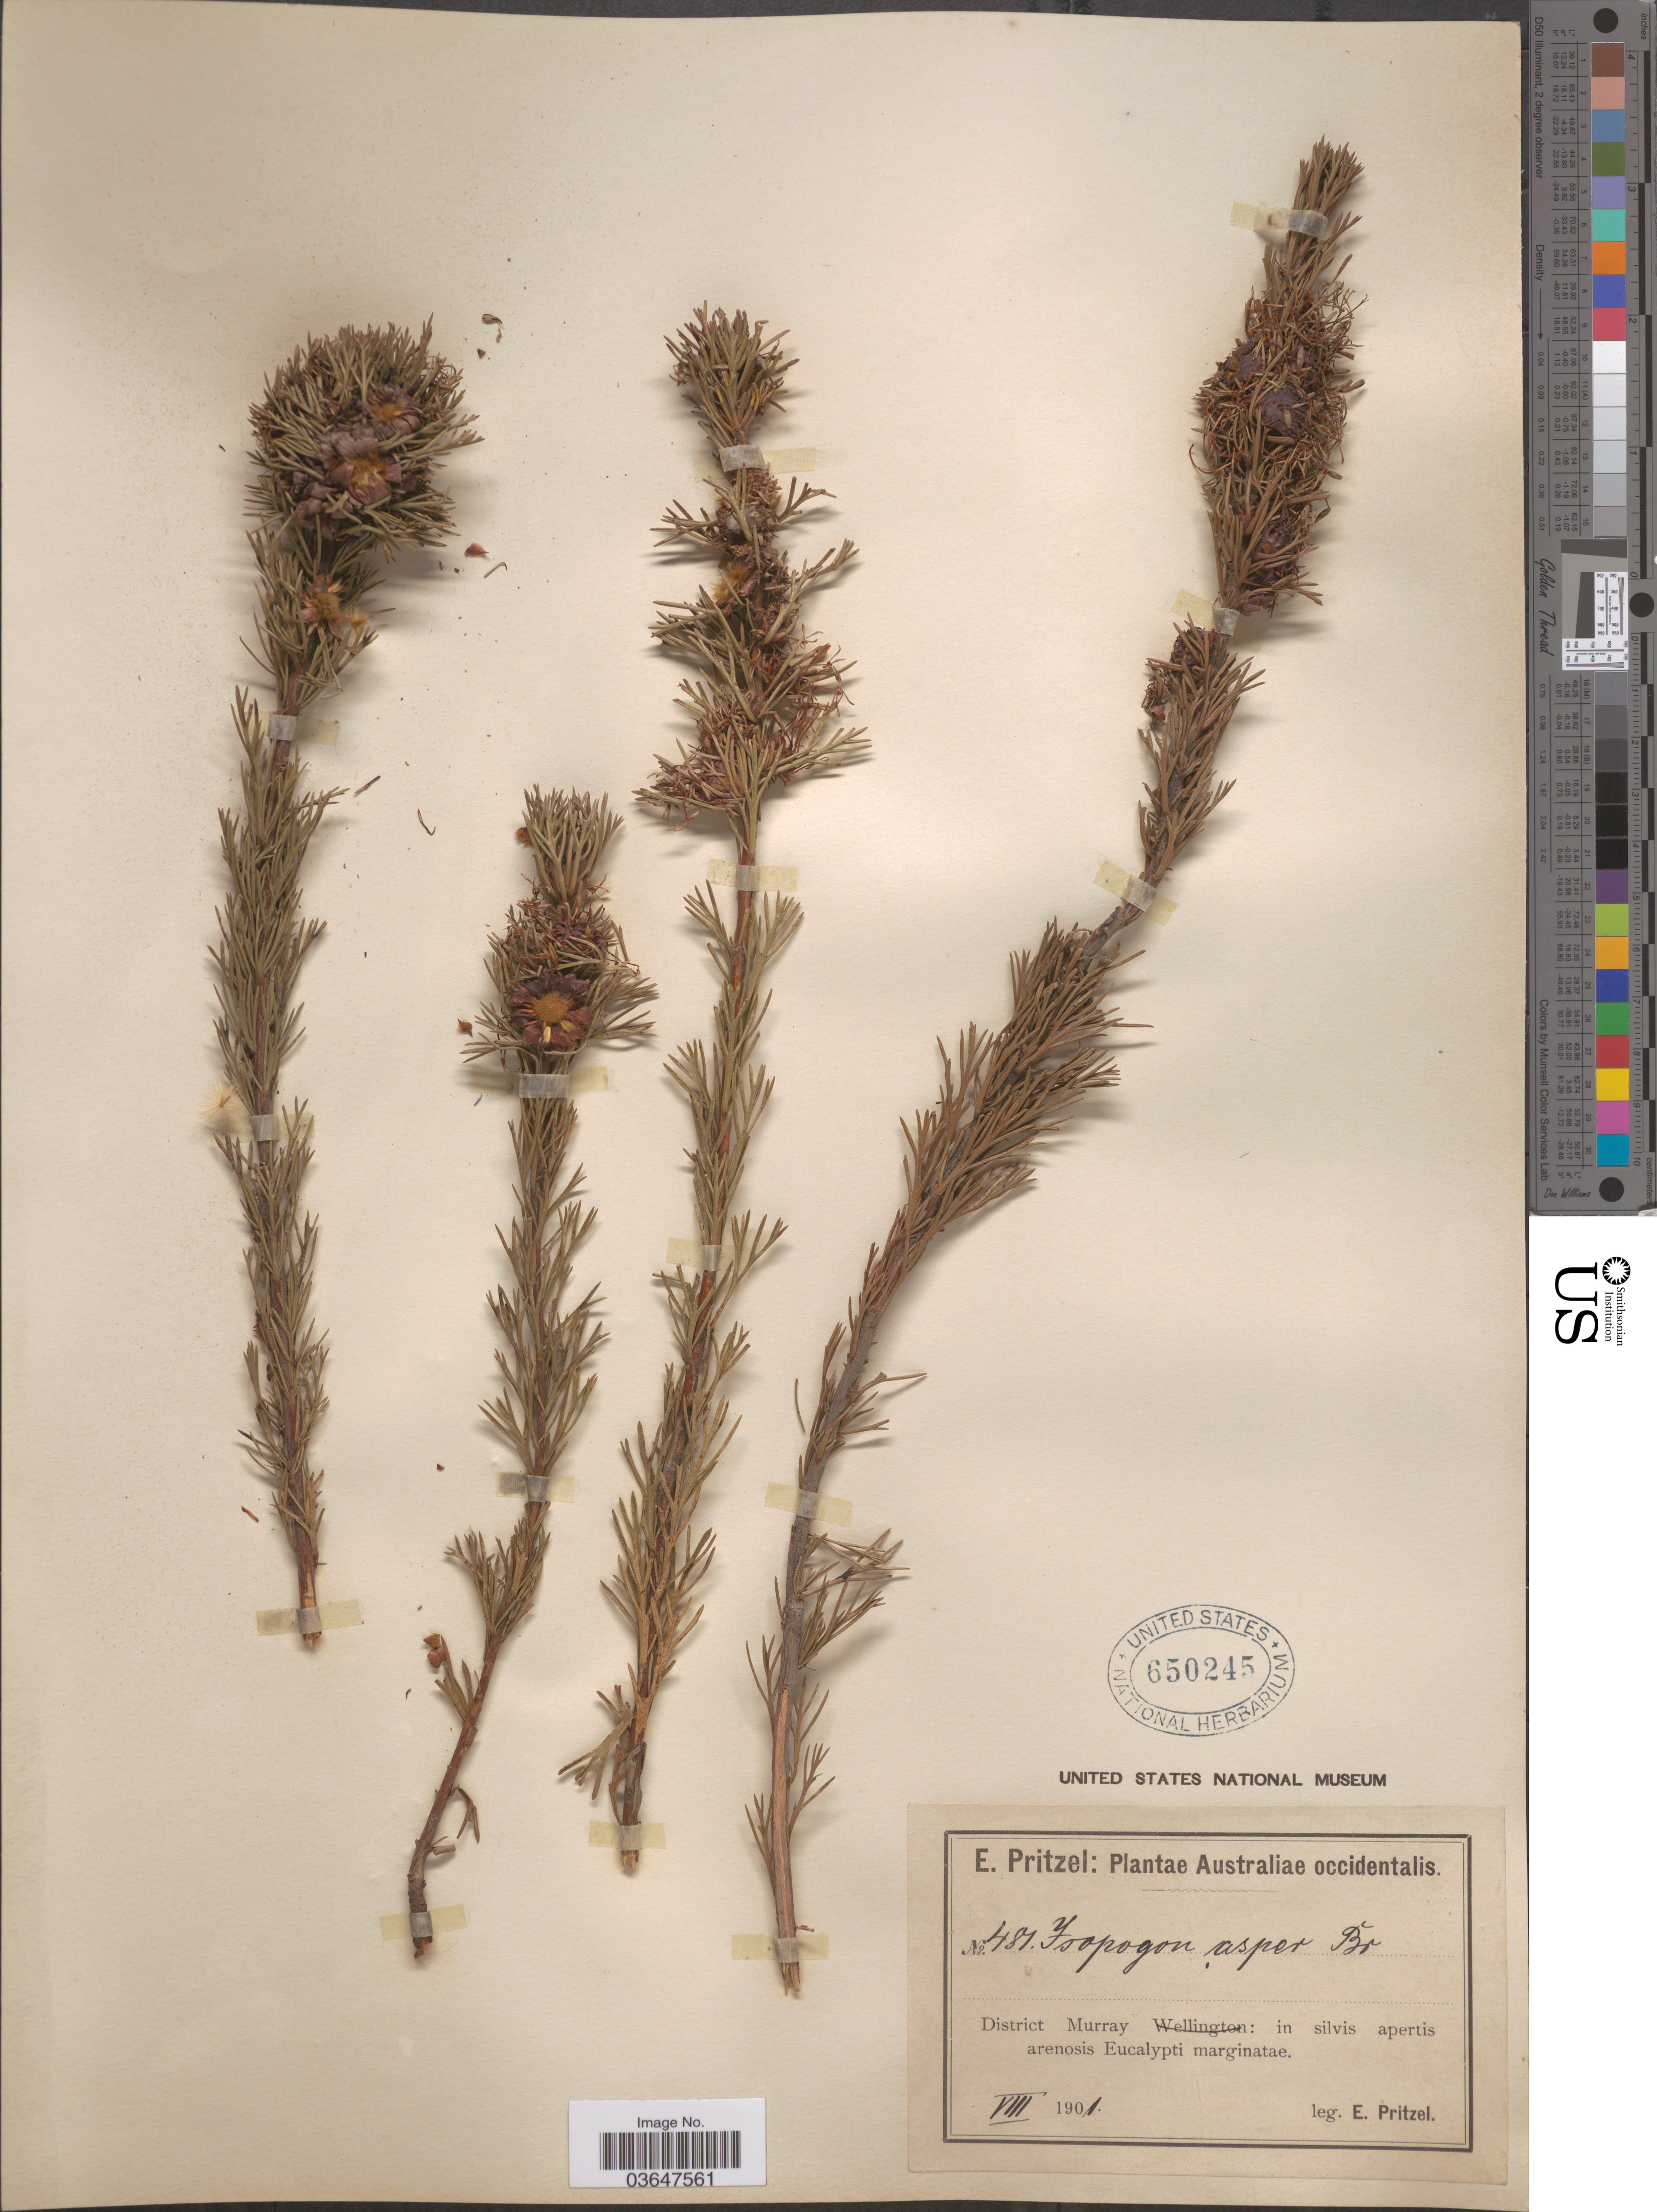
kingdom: Plantae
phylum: Tracheophyta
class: Magnoliopsida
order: Proteales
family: Proteaceae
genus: Isopogon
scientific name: Isopogon asper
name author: R. Br.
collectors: E. G. Pritzel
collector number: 481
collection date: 1901-08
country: Australia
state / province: Western Australia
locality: Australiae occidentalis. District Murray: in silvis apertis arenosis Eucalypti marginatae.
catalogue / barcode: US 650245